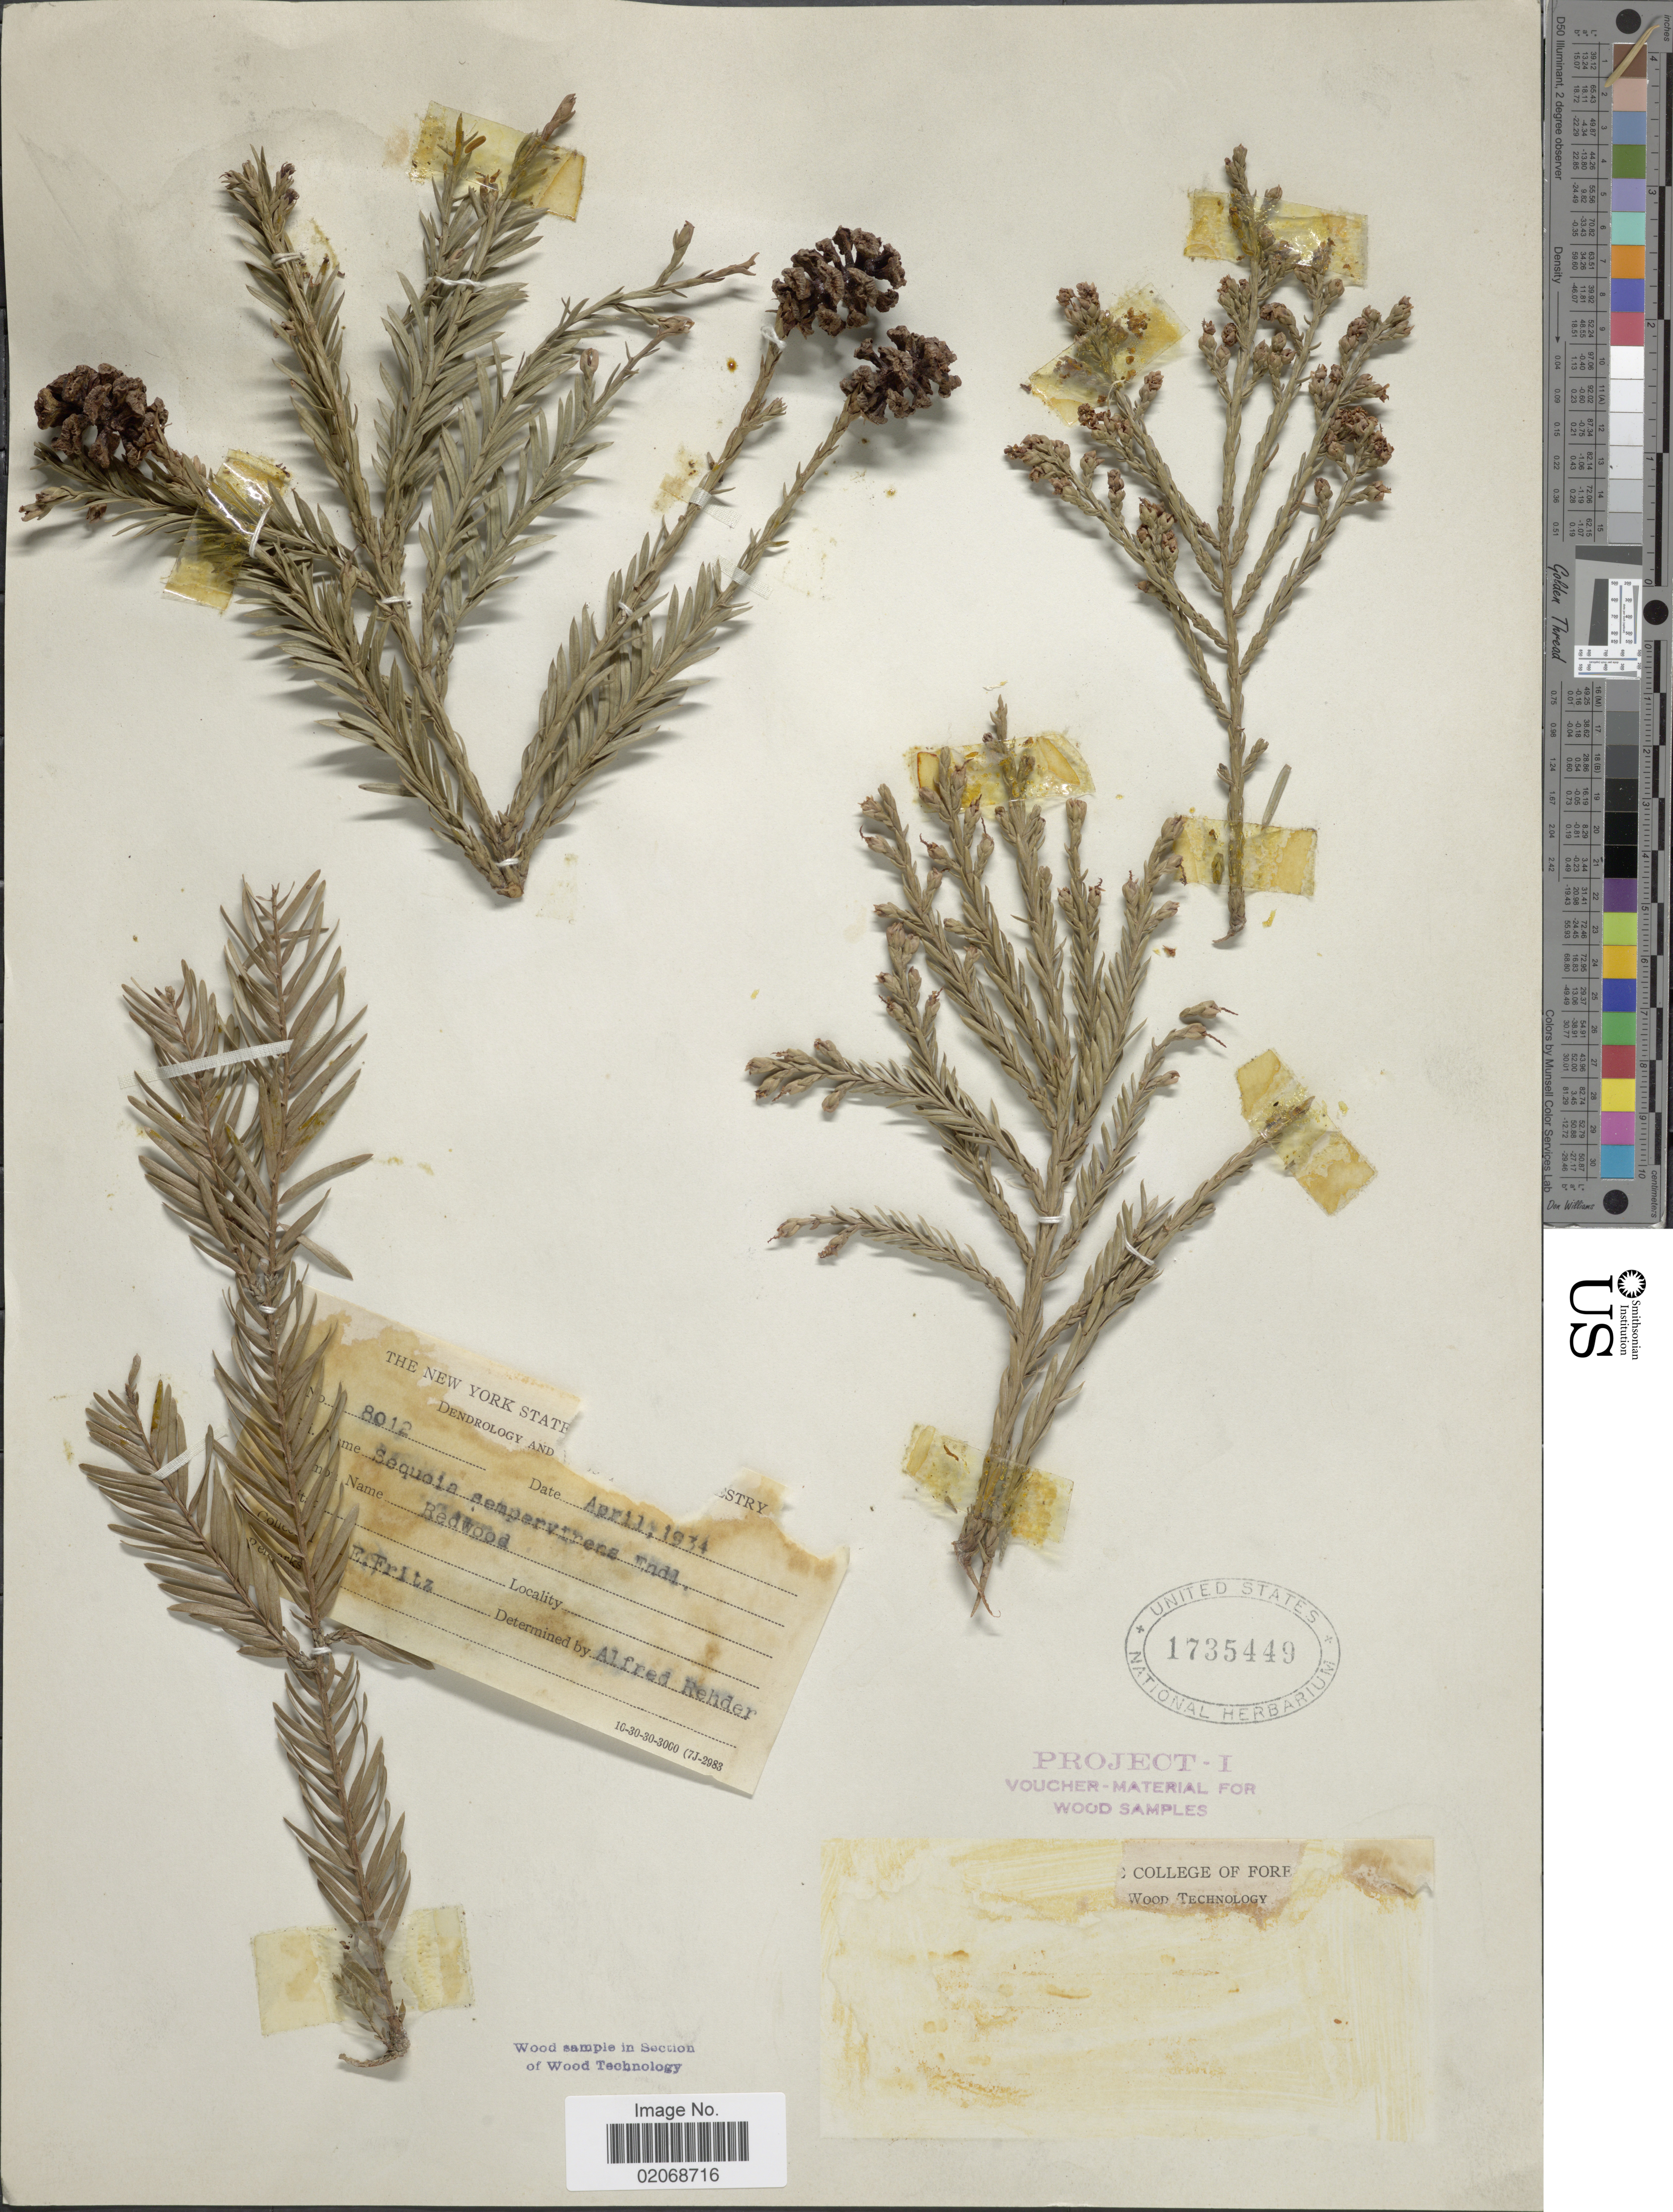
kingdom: Plantae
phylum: Tracheophyta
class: Pinopsida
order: Pinales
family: Cupressaceae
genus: Sequoia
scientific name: Sequoia sempervirens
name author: (D. Don) Endl.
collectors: E. Fritz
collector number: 8012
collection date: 1934-04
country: United States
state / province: California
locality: Redwood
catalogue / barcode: US 1735449